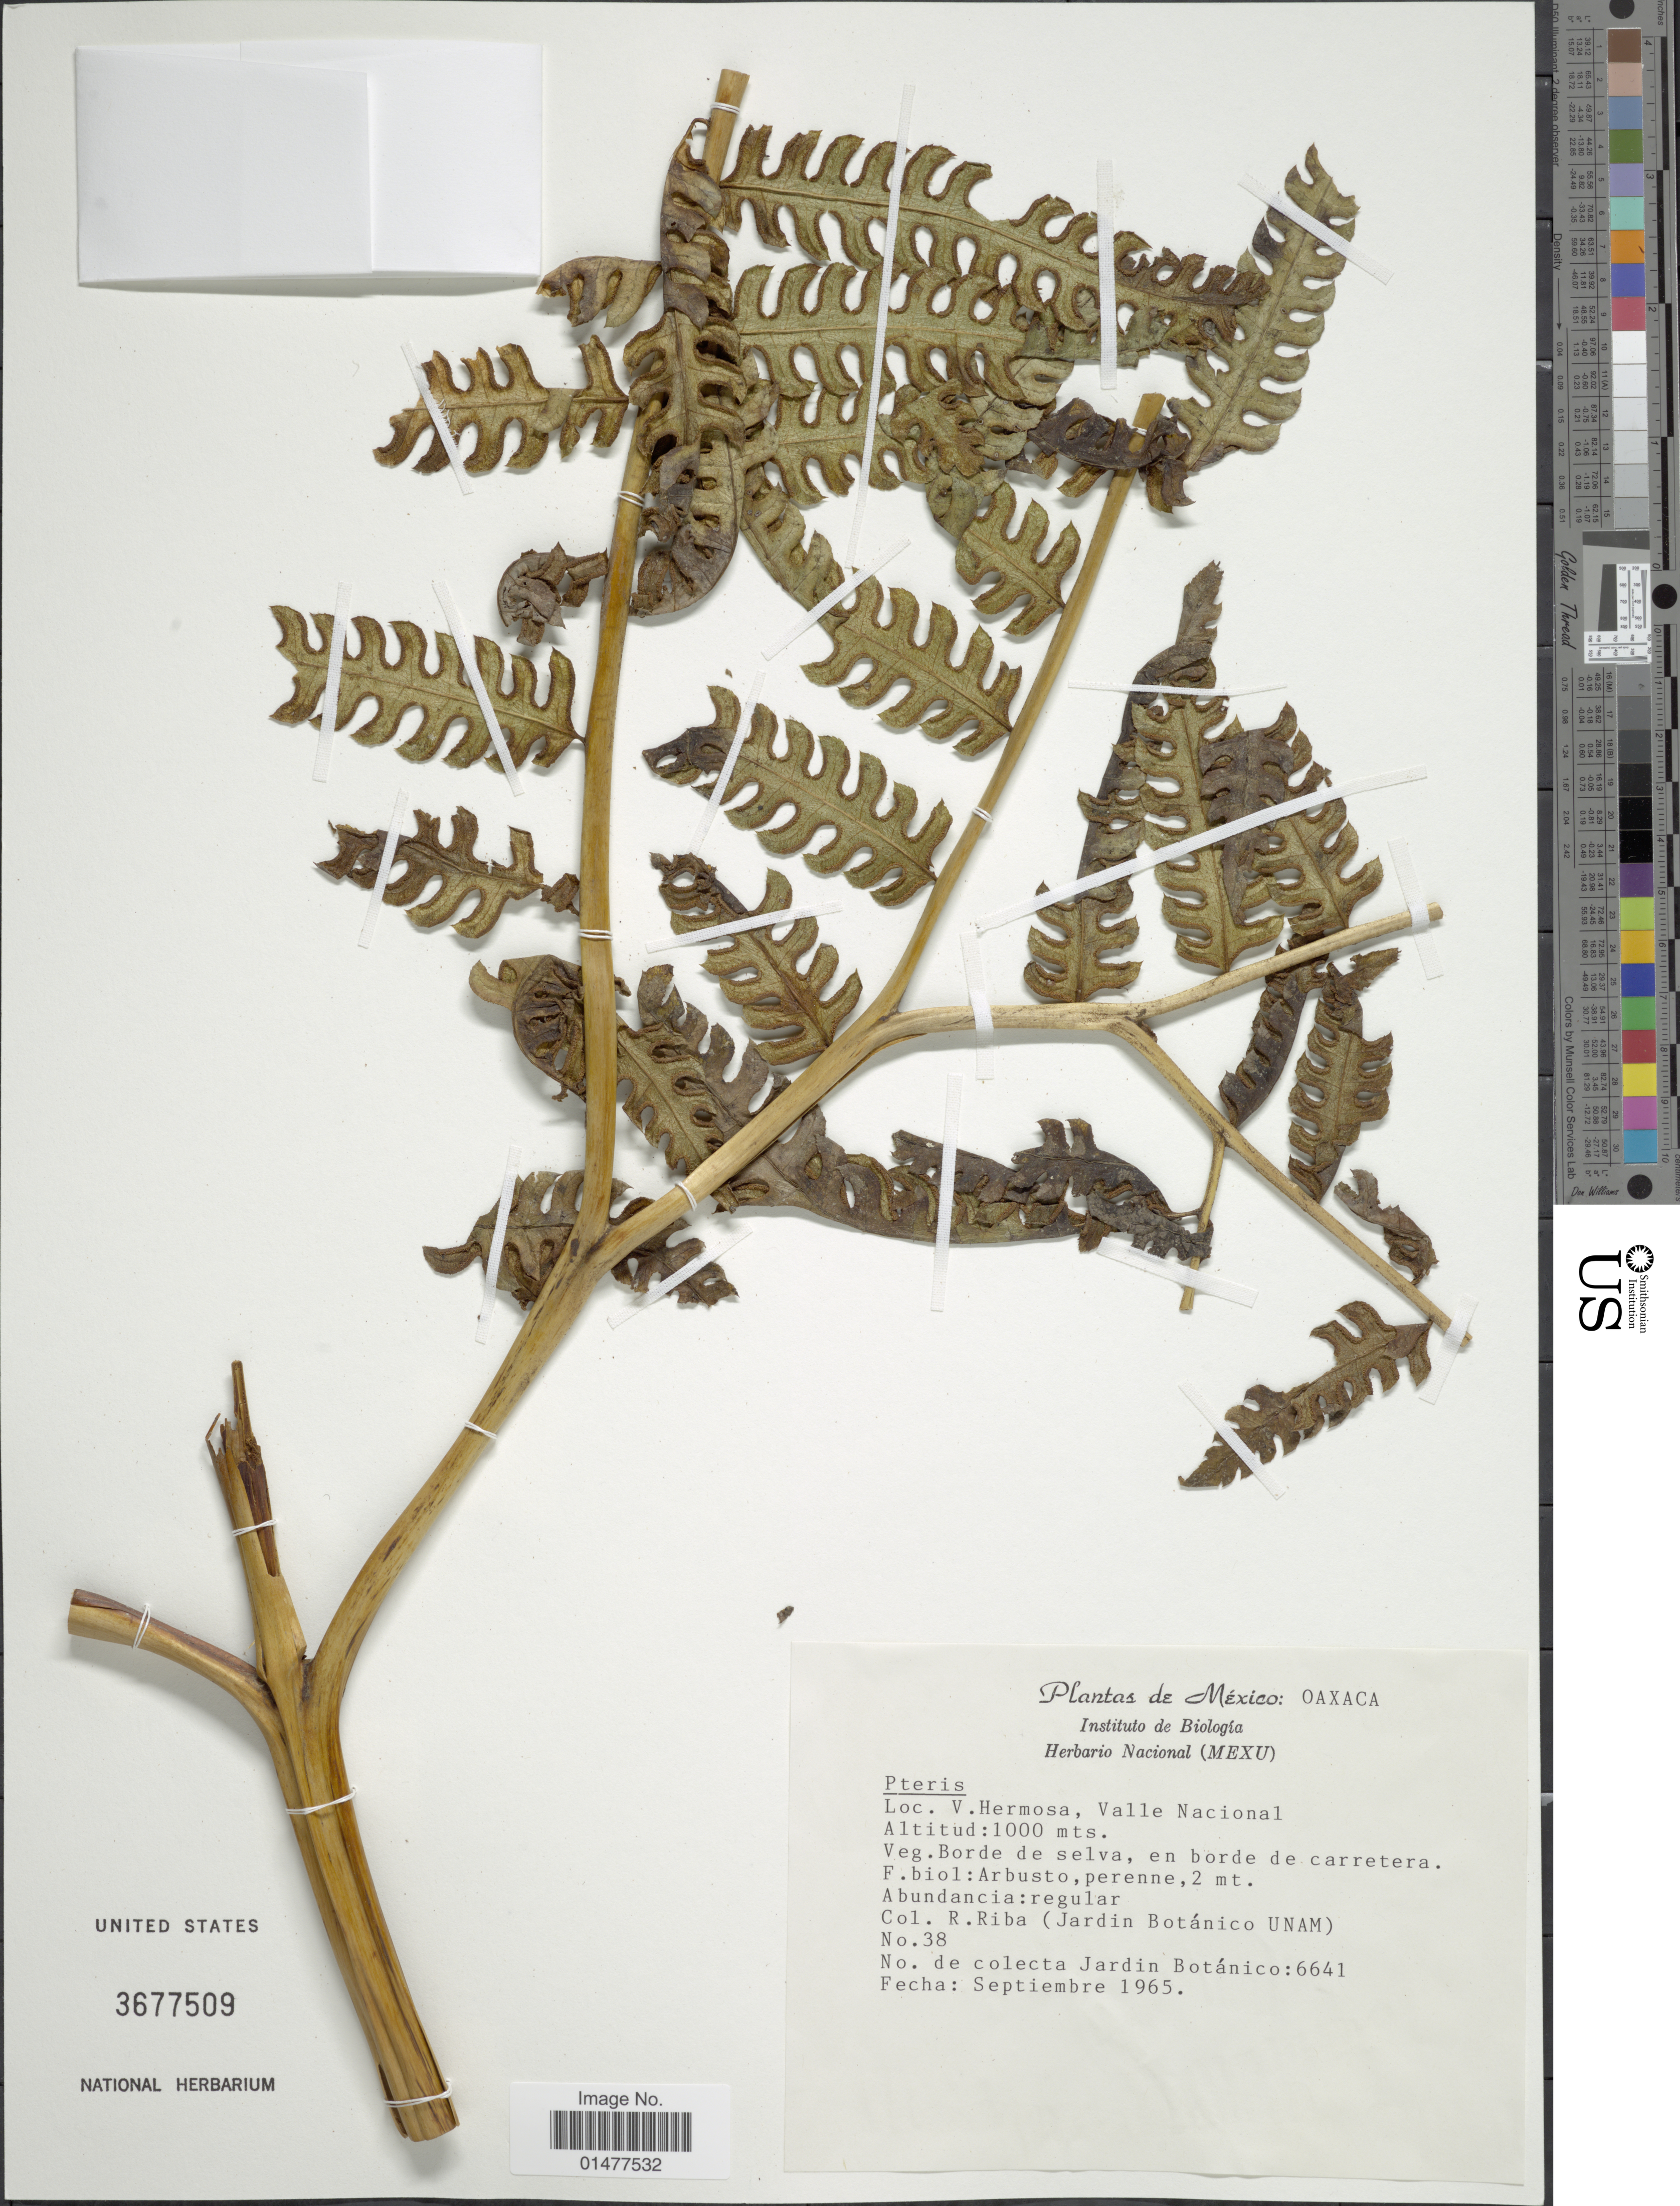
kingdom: Plantae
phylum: Tracheophyta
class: Polypodiopsida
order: Polypodiales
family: Pteridaceae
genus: Pteris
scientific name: Pteris biaurita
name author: L.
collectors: R. Riba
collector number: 38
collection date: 1965-09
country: Mexico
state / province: Oaxaca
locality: V. Hermosa, Valle Nacional.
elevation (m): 1000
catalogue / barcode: US 3677509